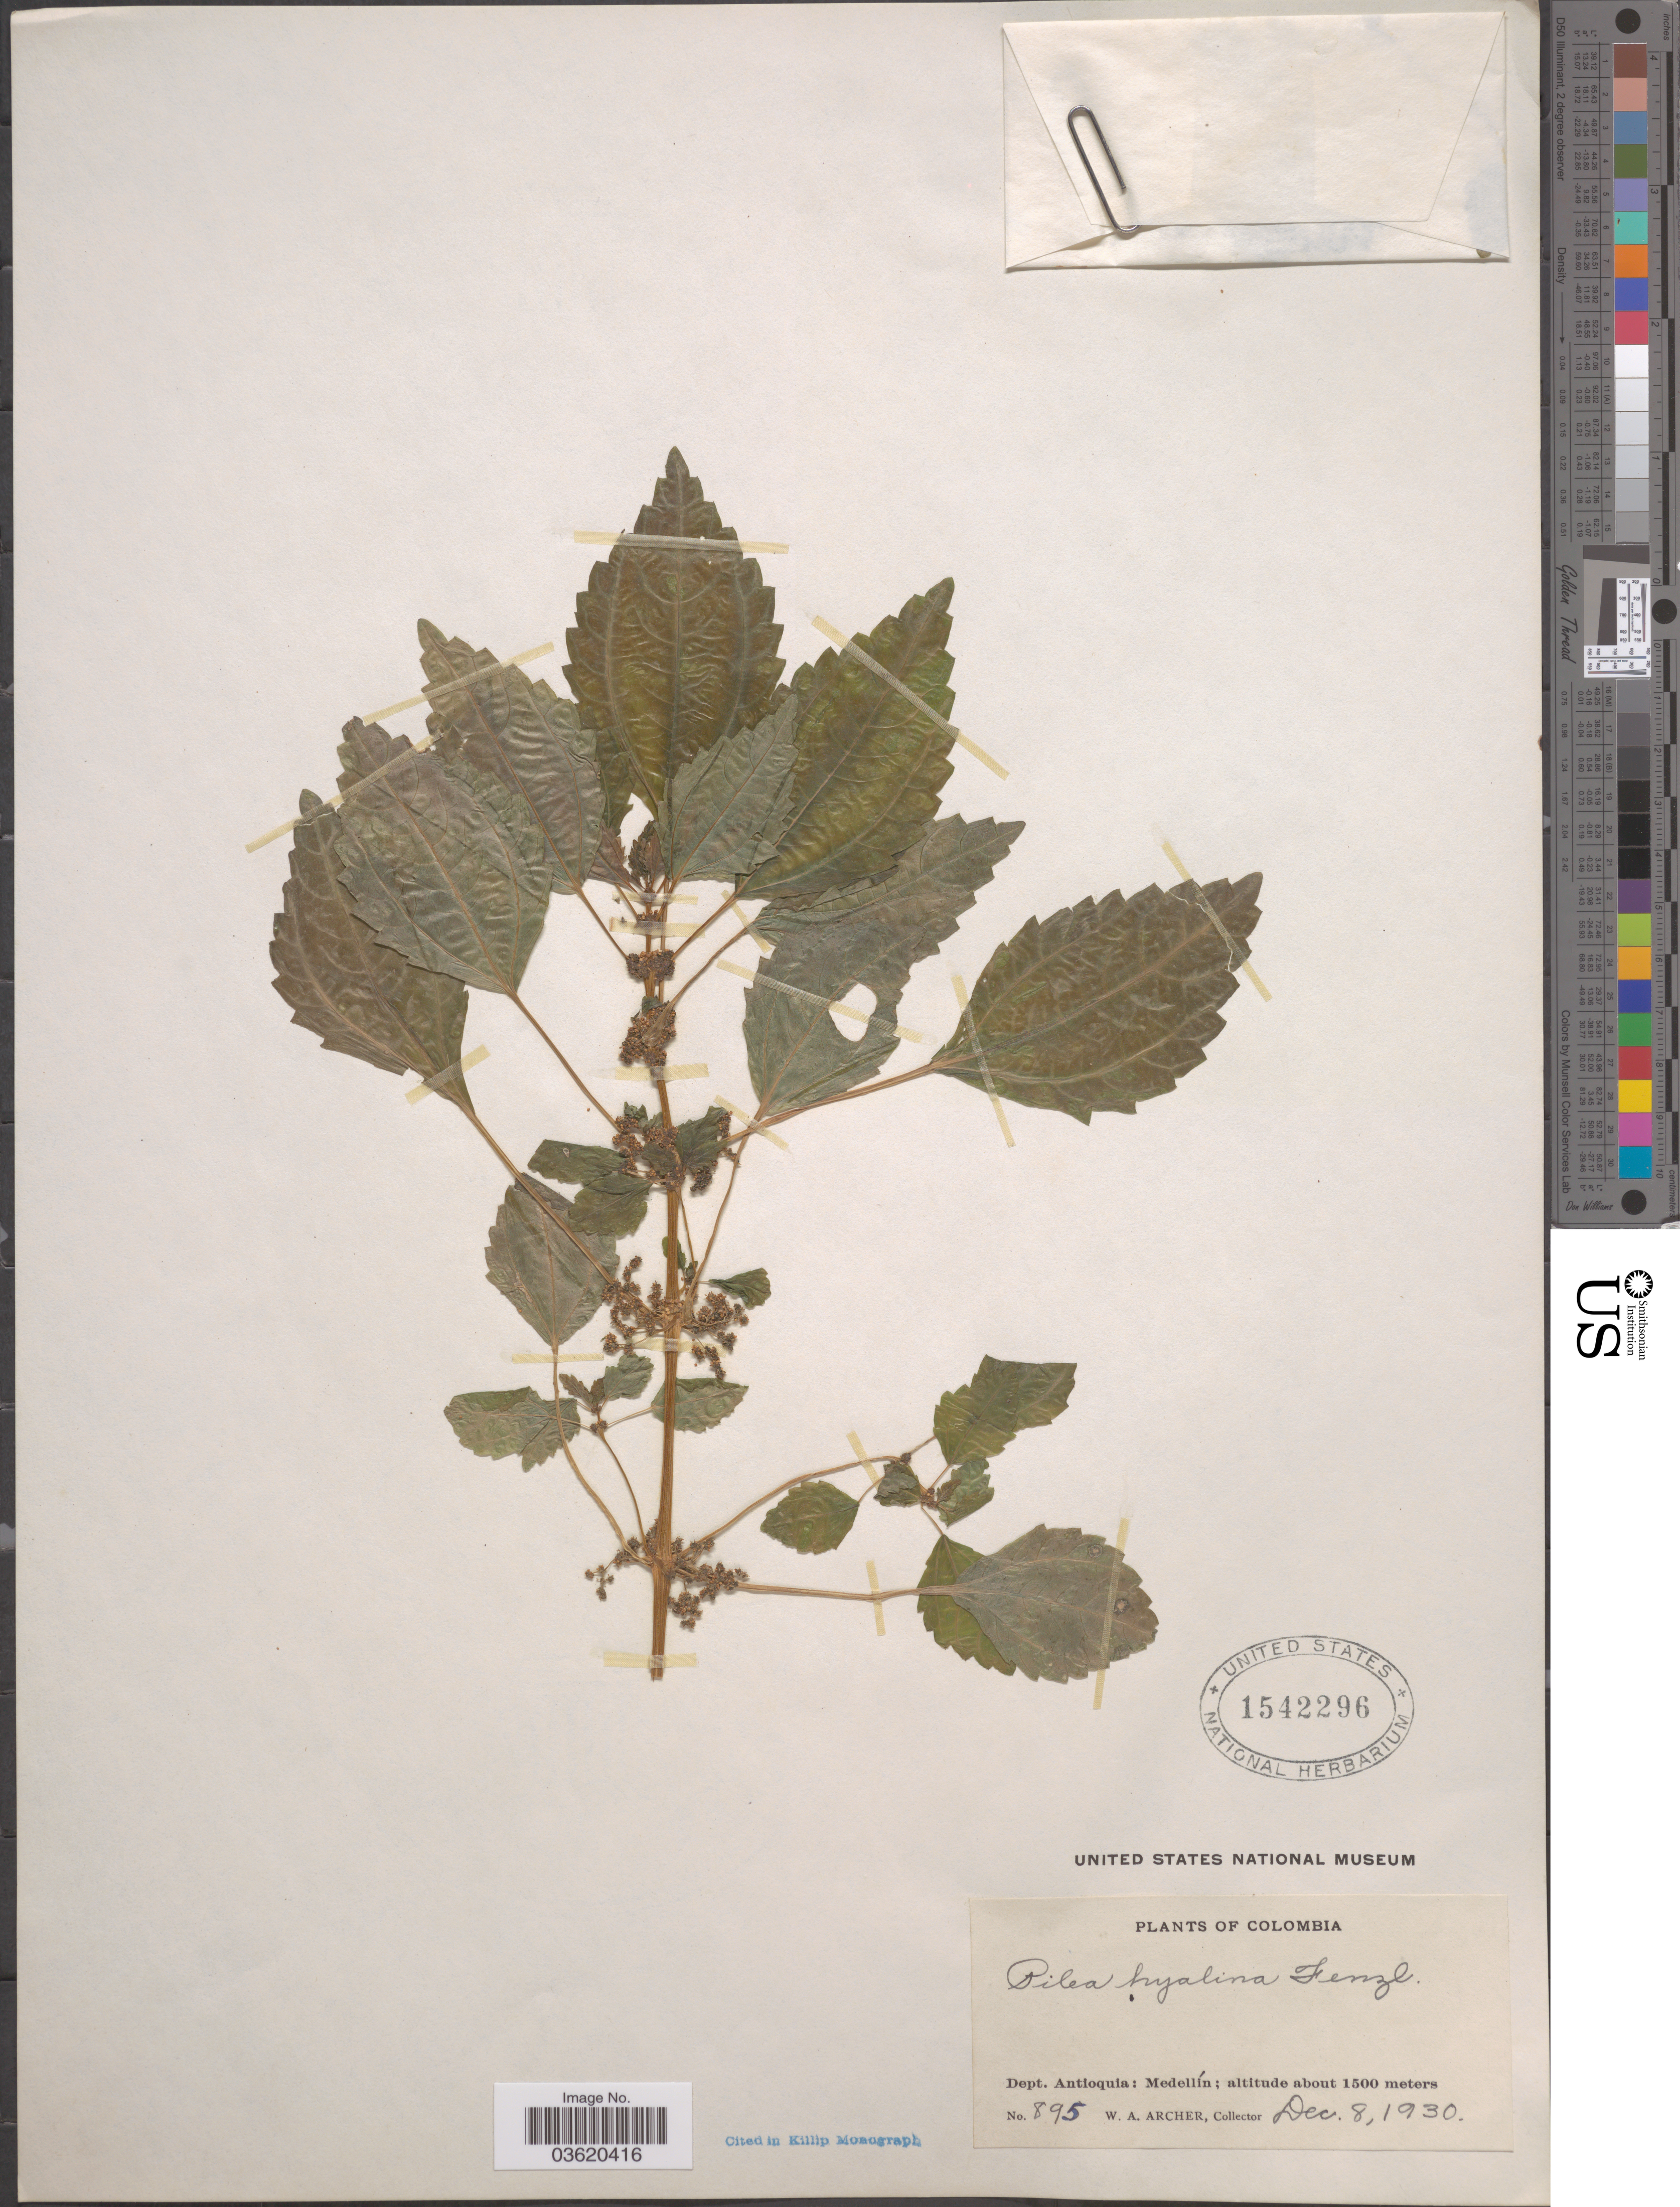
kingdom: Plantae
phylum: Tracheophyta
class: Magnoliopsida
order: Rosales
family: Urticaceae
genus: Pilea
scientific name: Pilea hyalina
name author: Fenzl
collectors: W. Archer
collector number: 895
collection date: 1930-12-08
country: Colombia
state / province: Antioquia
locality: Dept. Antiquia: Medellín.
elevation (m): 1500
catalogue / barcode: US 1542296